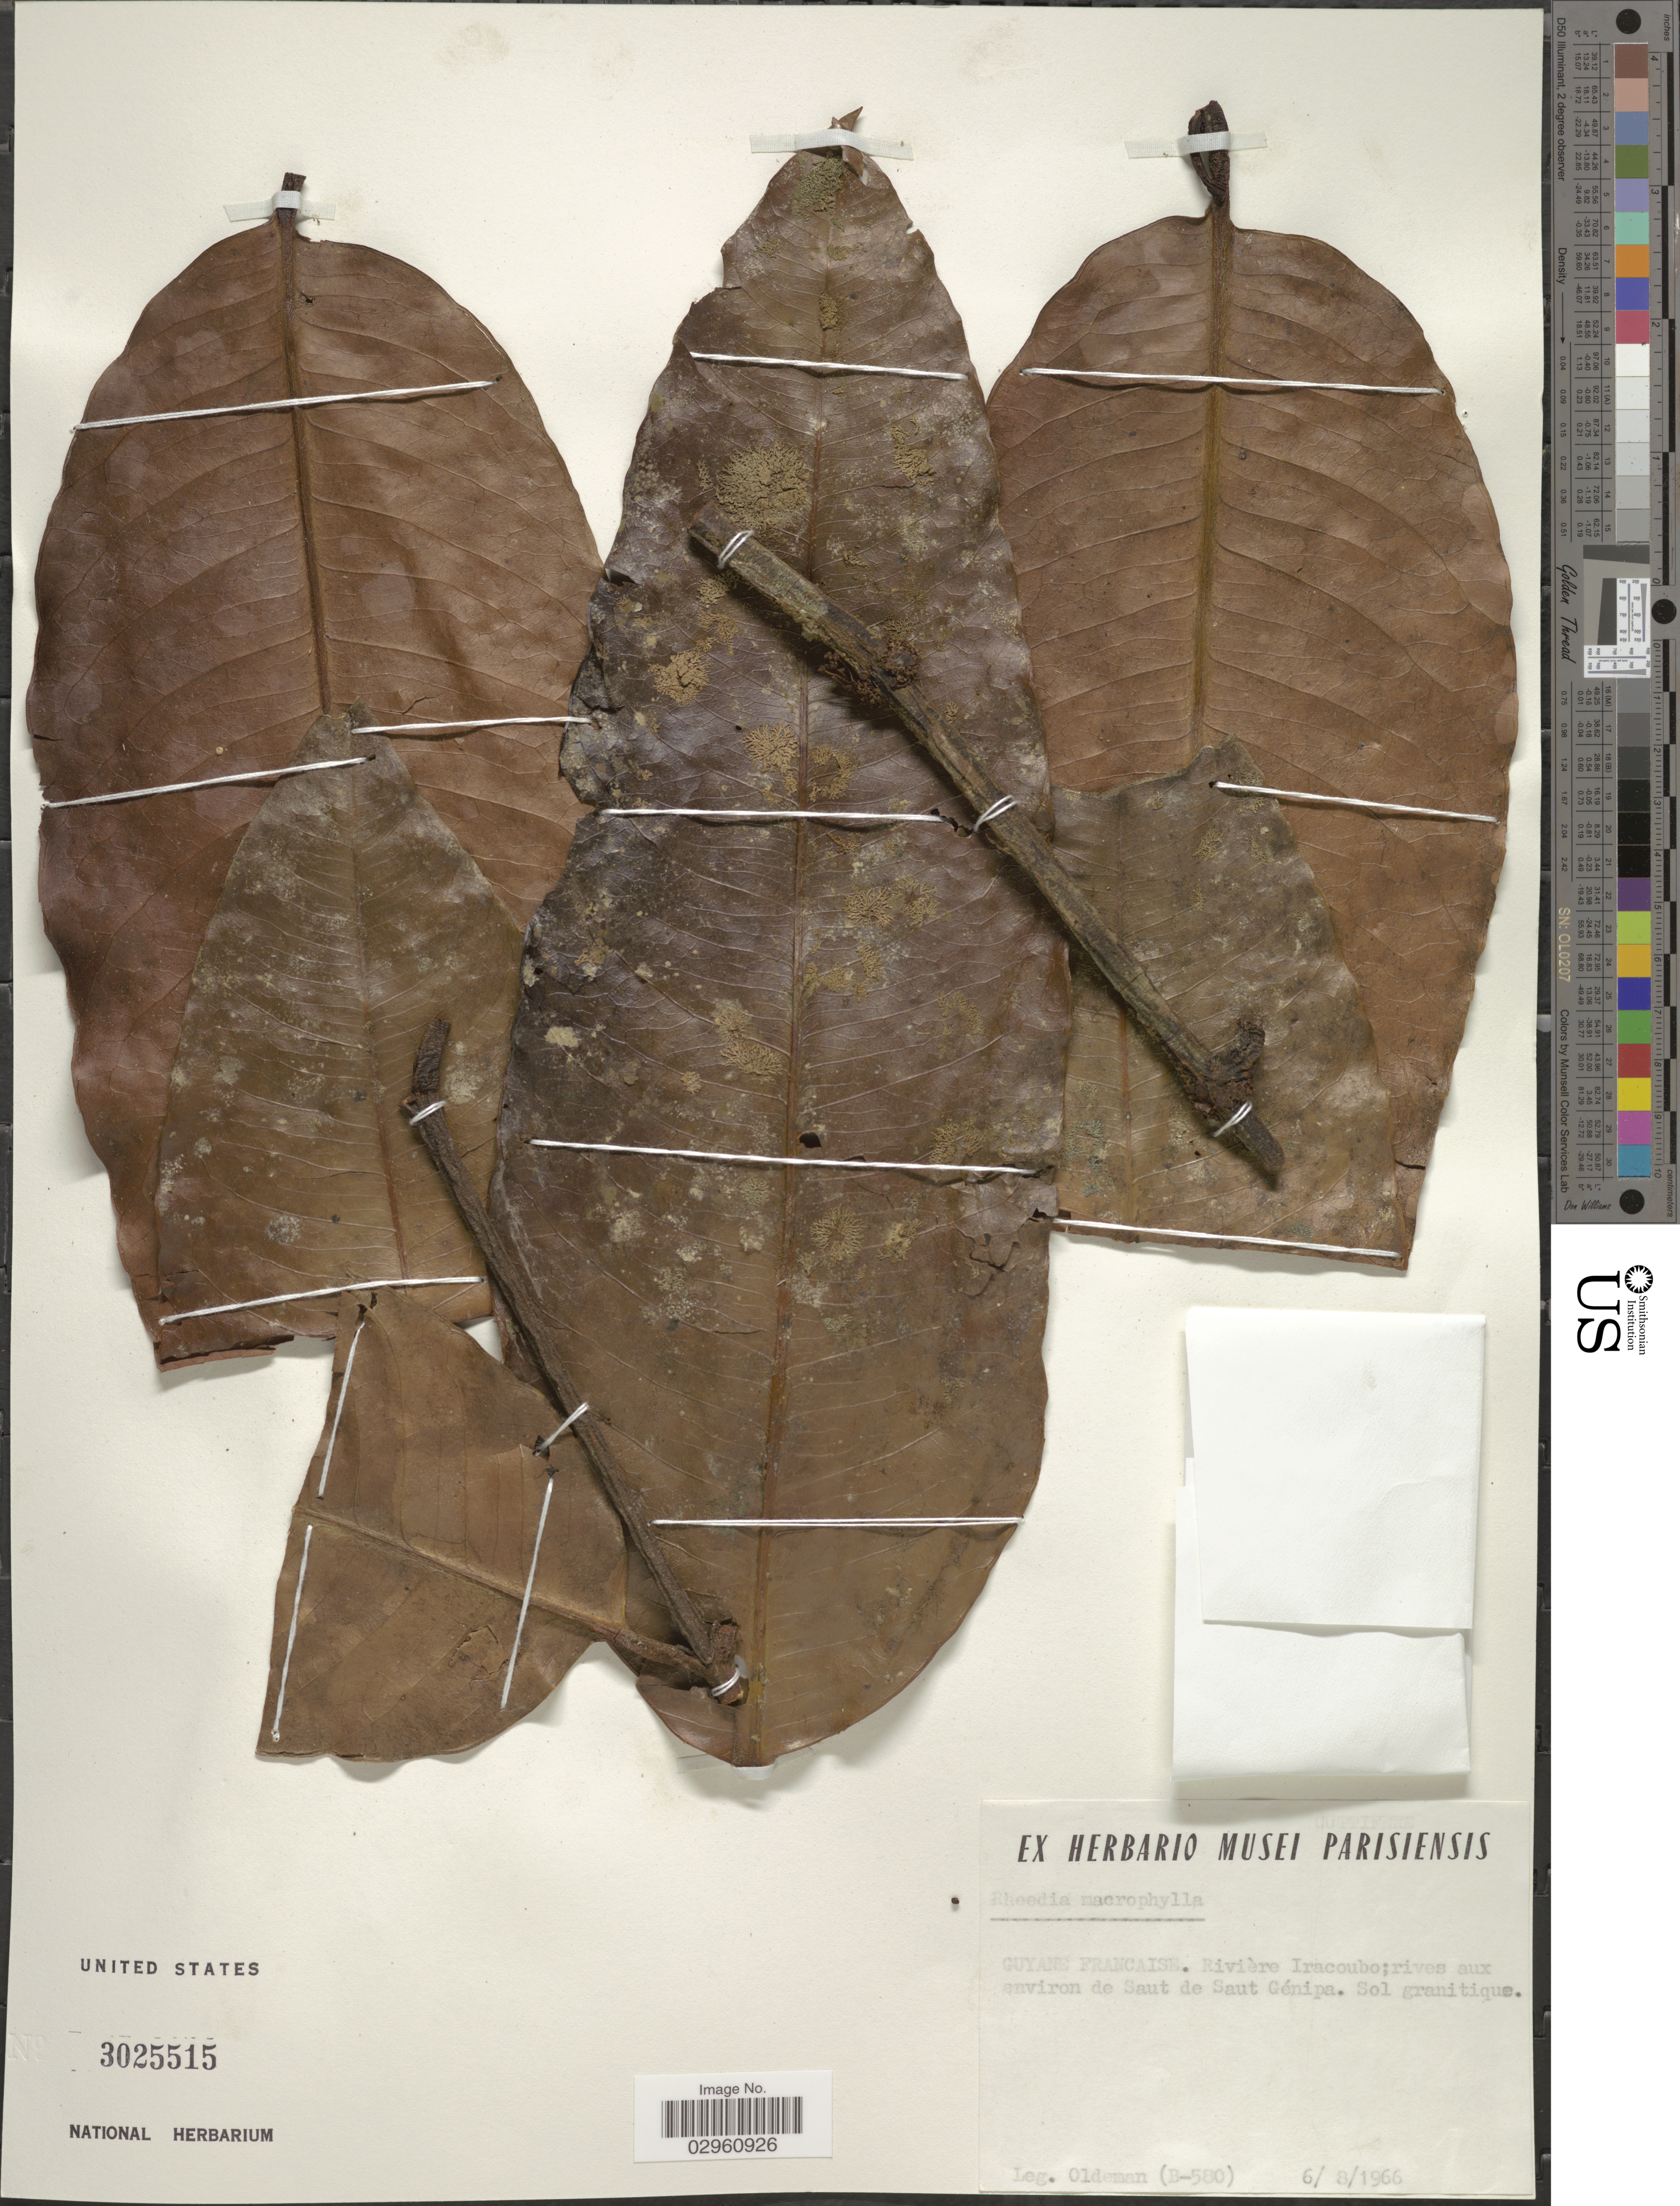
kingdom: Plantae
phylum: Tracheophyta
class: Magnoliopsida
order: Malpighiales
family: Clusiaceae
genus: Garcinia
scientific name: Garcinia macrophylla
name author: Mart.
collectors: -- Oldeman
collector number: B-580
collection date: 1966-08-06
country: French Guiana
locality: Rivière Iracoubo; rives aux environ de Saut de Saut Génipa.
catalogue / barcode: US 3025515